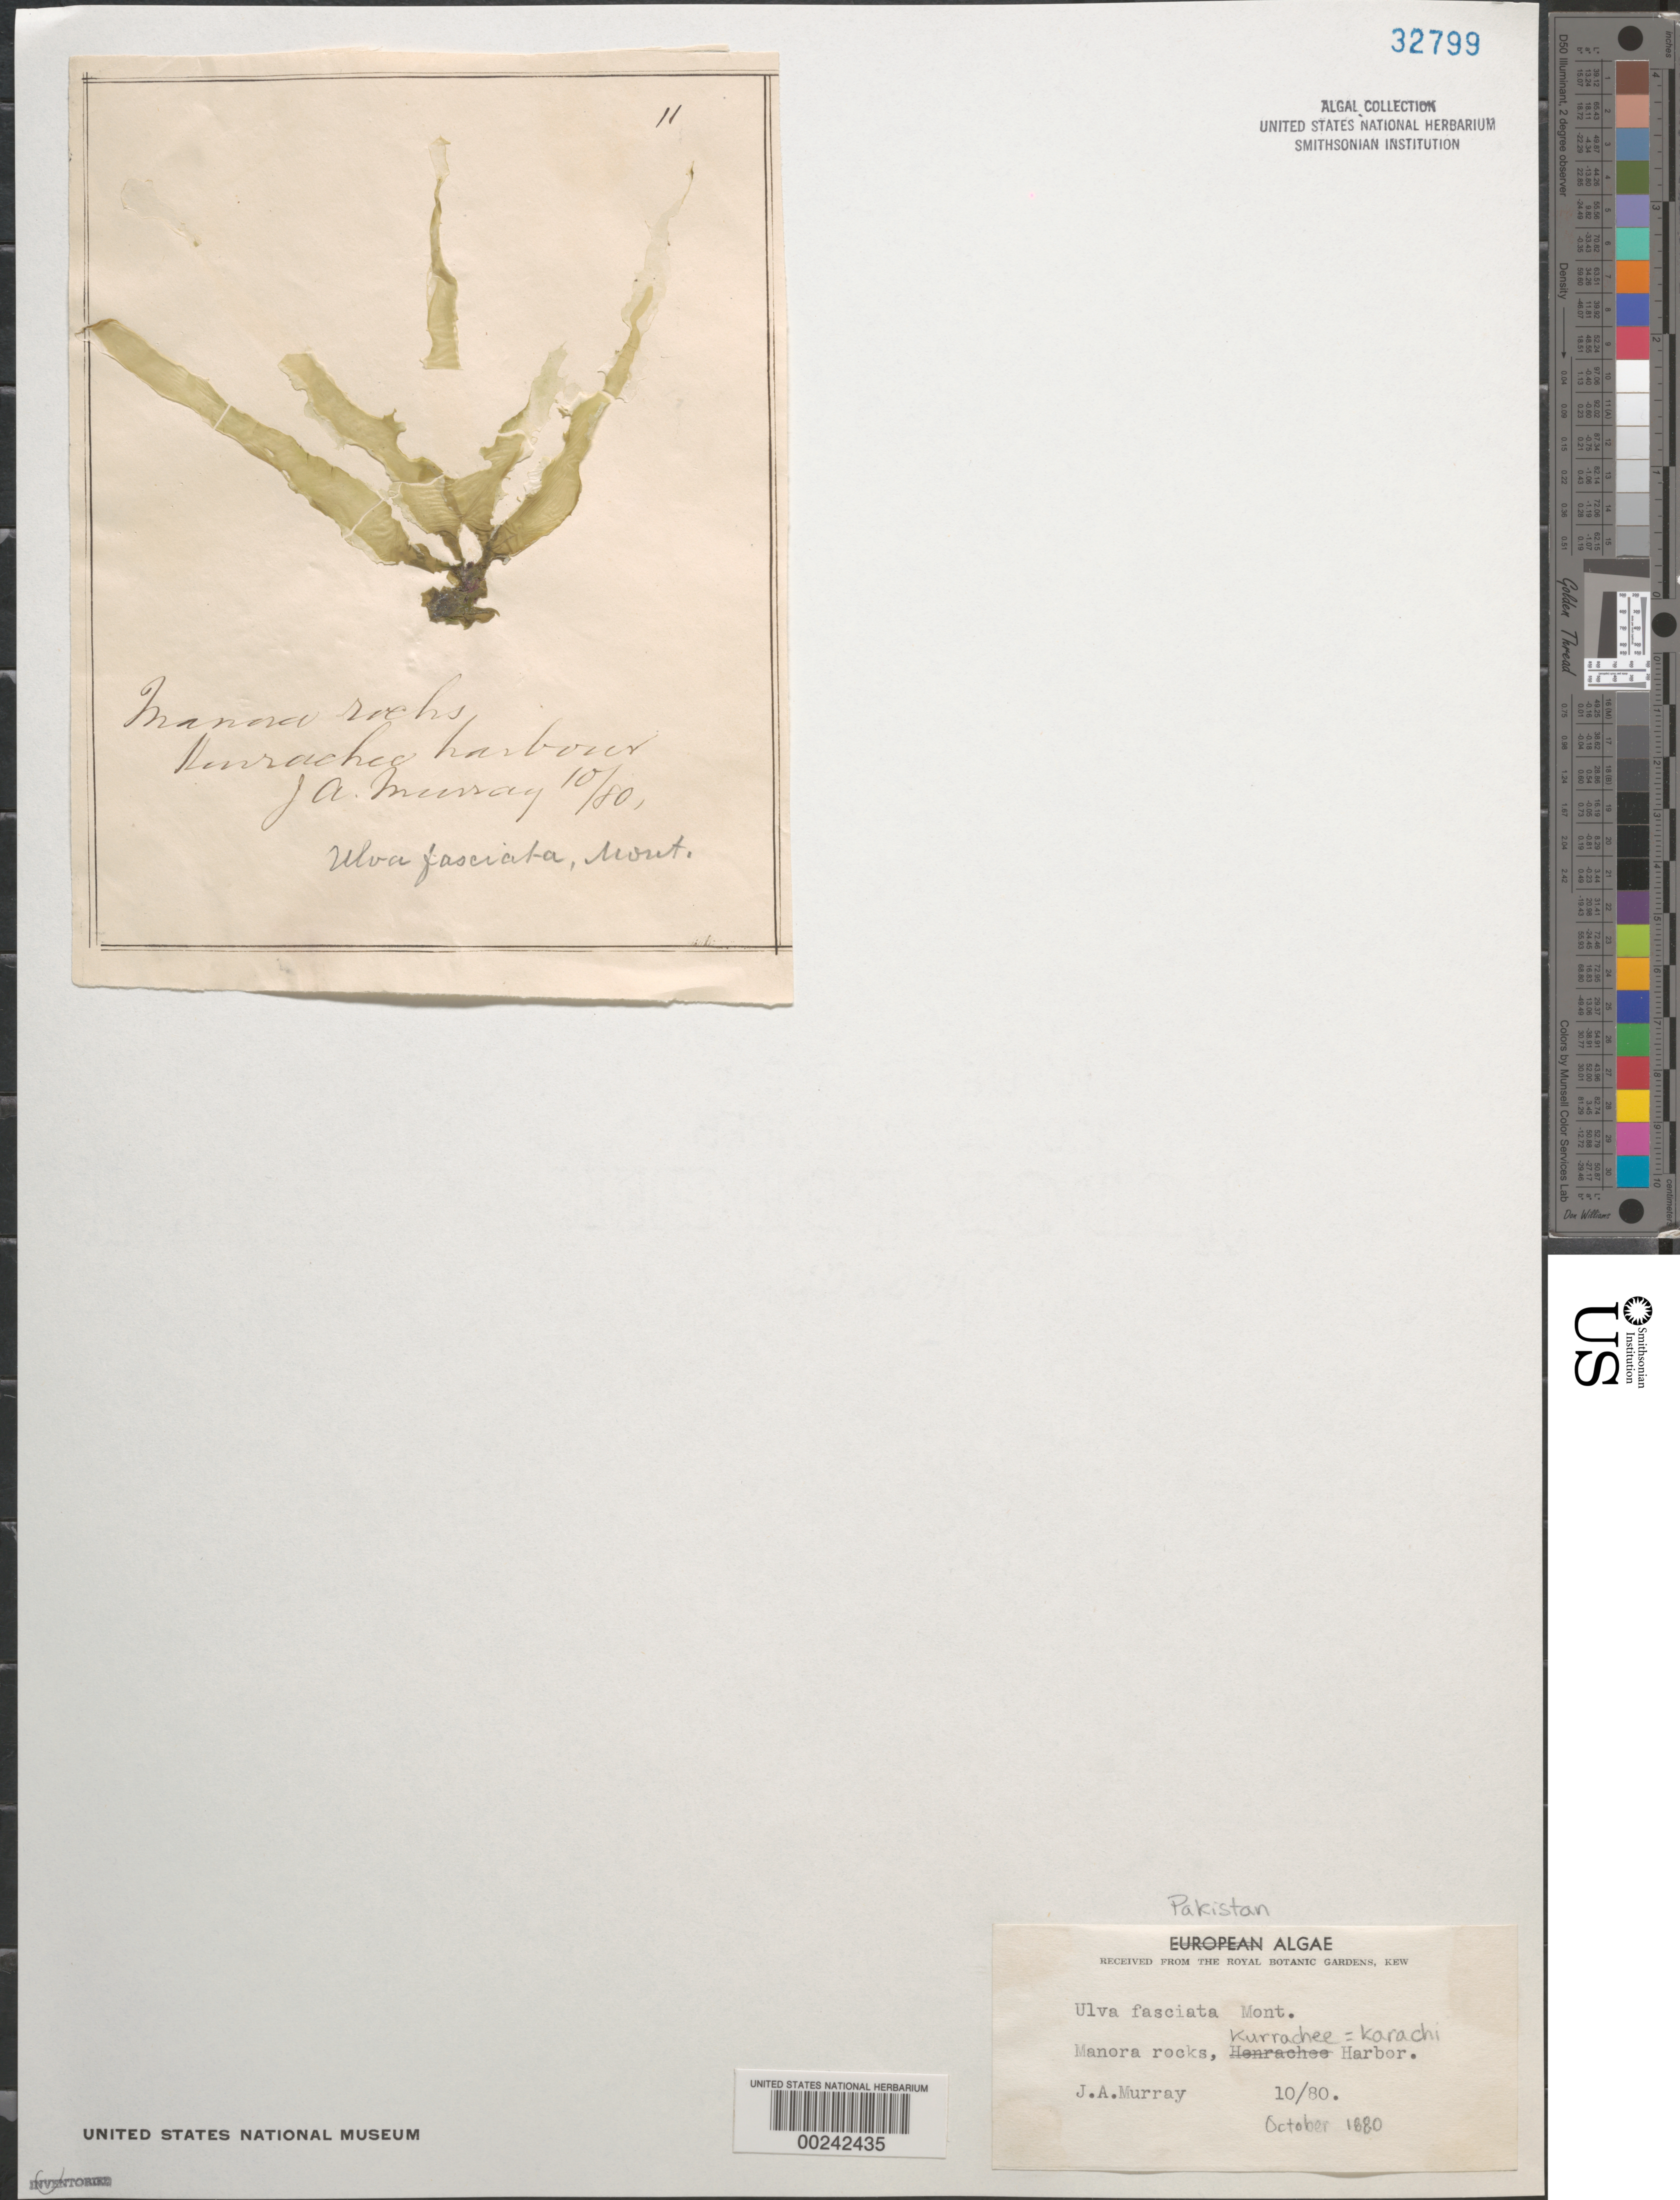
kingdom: Plantae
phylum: Chlorophyta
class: Ulvophyceae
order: Ulvales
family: Ulvaceae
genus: Ulva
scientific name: Ulva lactuca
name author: L.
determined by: Algae name updating Project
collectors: J. A. Murray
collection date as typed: Oct 1880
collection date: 1880-10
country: Pakistan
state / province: Sindh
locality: Karachi (kurrachee) harbor, manora rocks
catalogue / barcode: US 32799